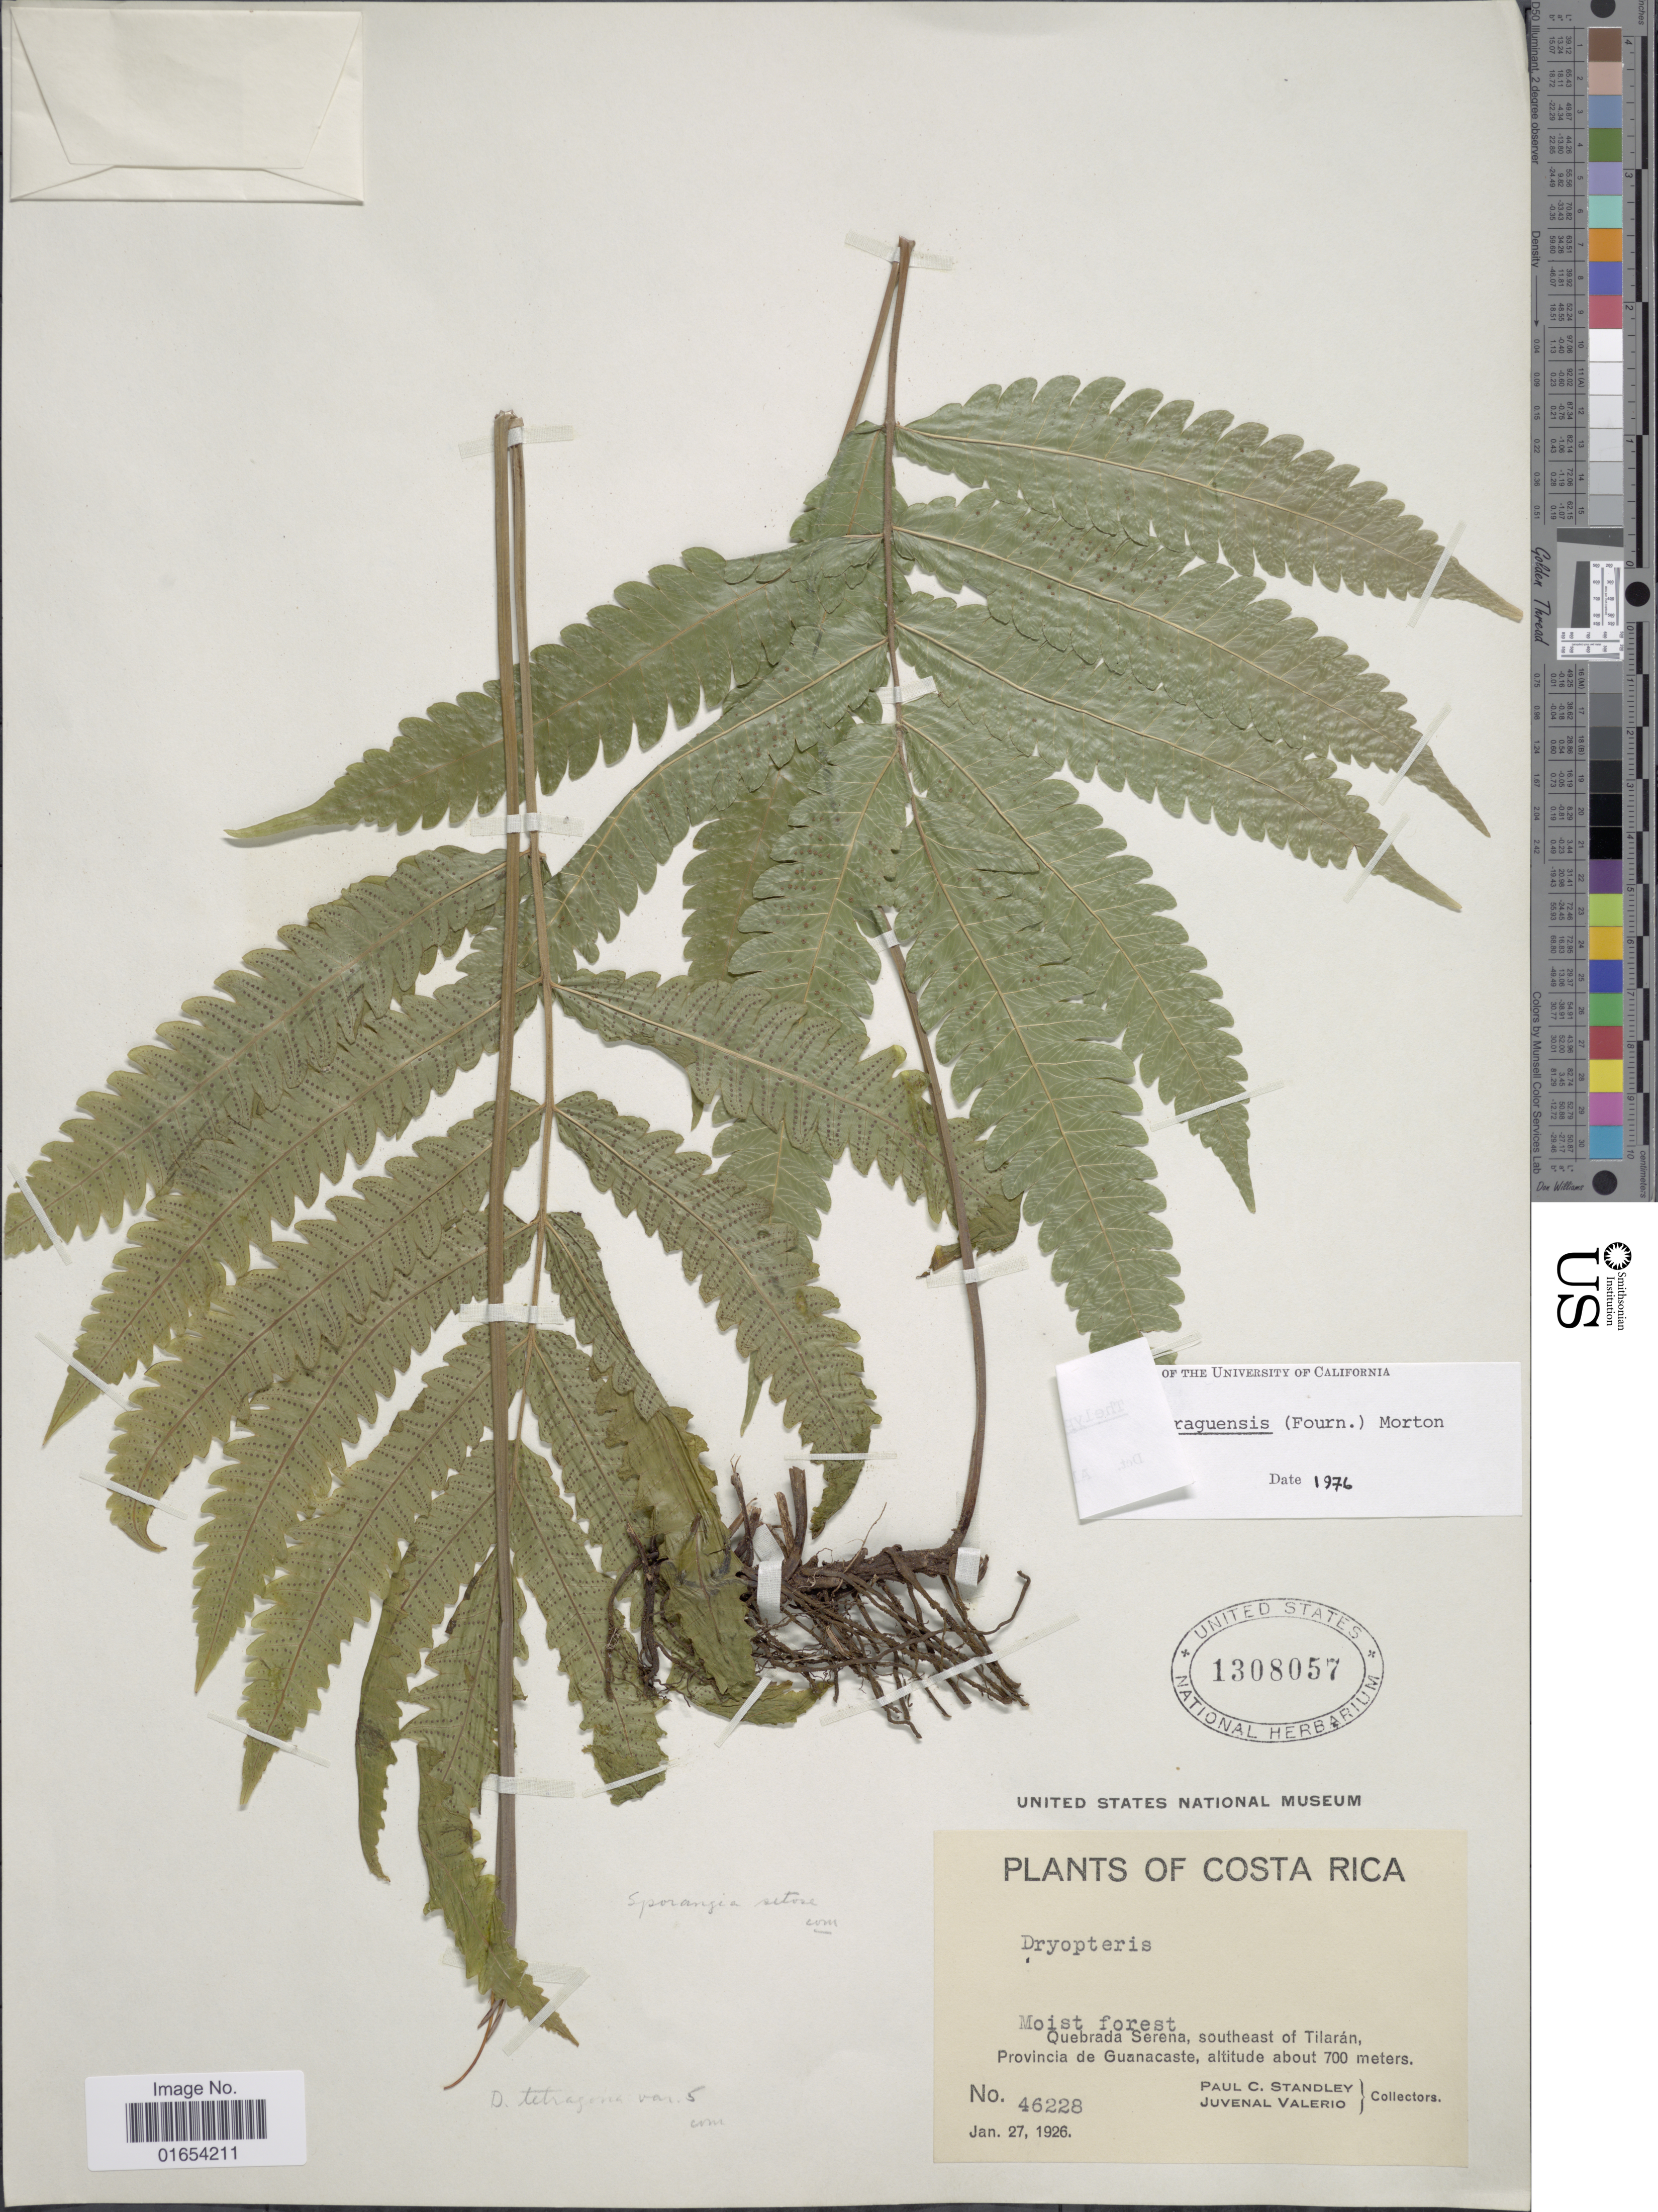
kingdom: Plantae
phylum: Tracheophyta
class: Polypodiopsida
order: Polypodiales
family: Thelypteridaceae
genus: Goniopteris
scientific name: Goniopteris nicaraguensis (C. Chr.) comb. nov., ined 2015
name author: (C. Chr.)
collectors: P. C. Standley & J. Valerio R.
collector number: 46228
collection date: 1926-01-27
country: Costa Rica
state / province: Guanacaste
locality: Quebrada Serena, southeast of Tilaran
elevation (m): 700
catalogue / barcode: US 1308057